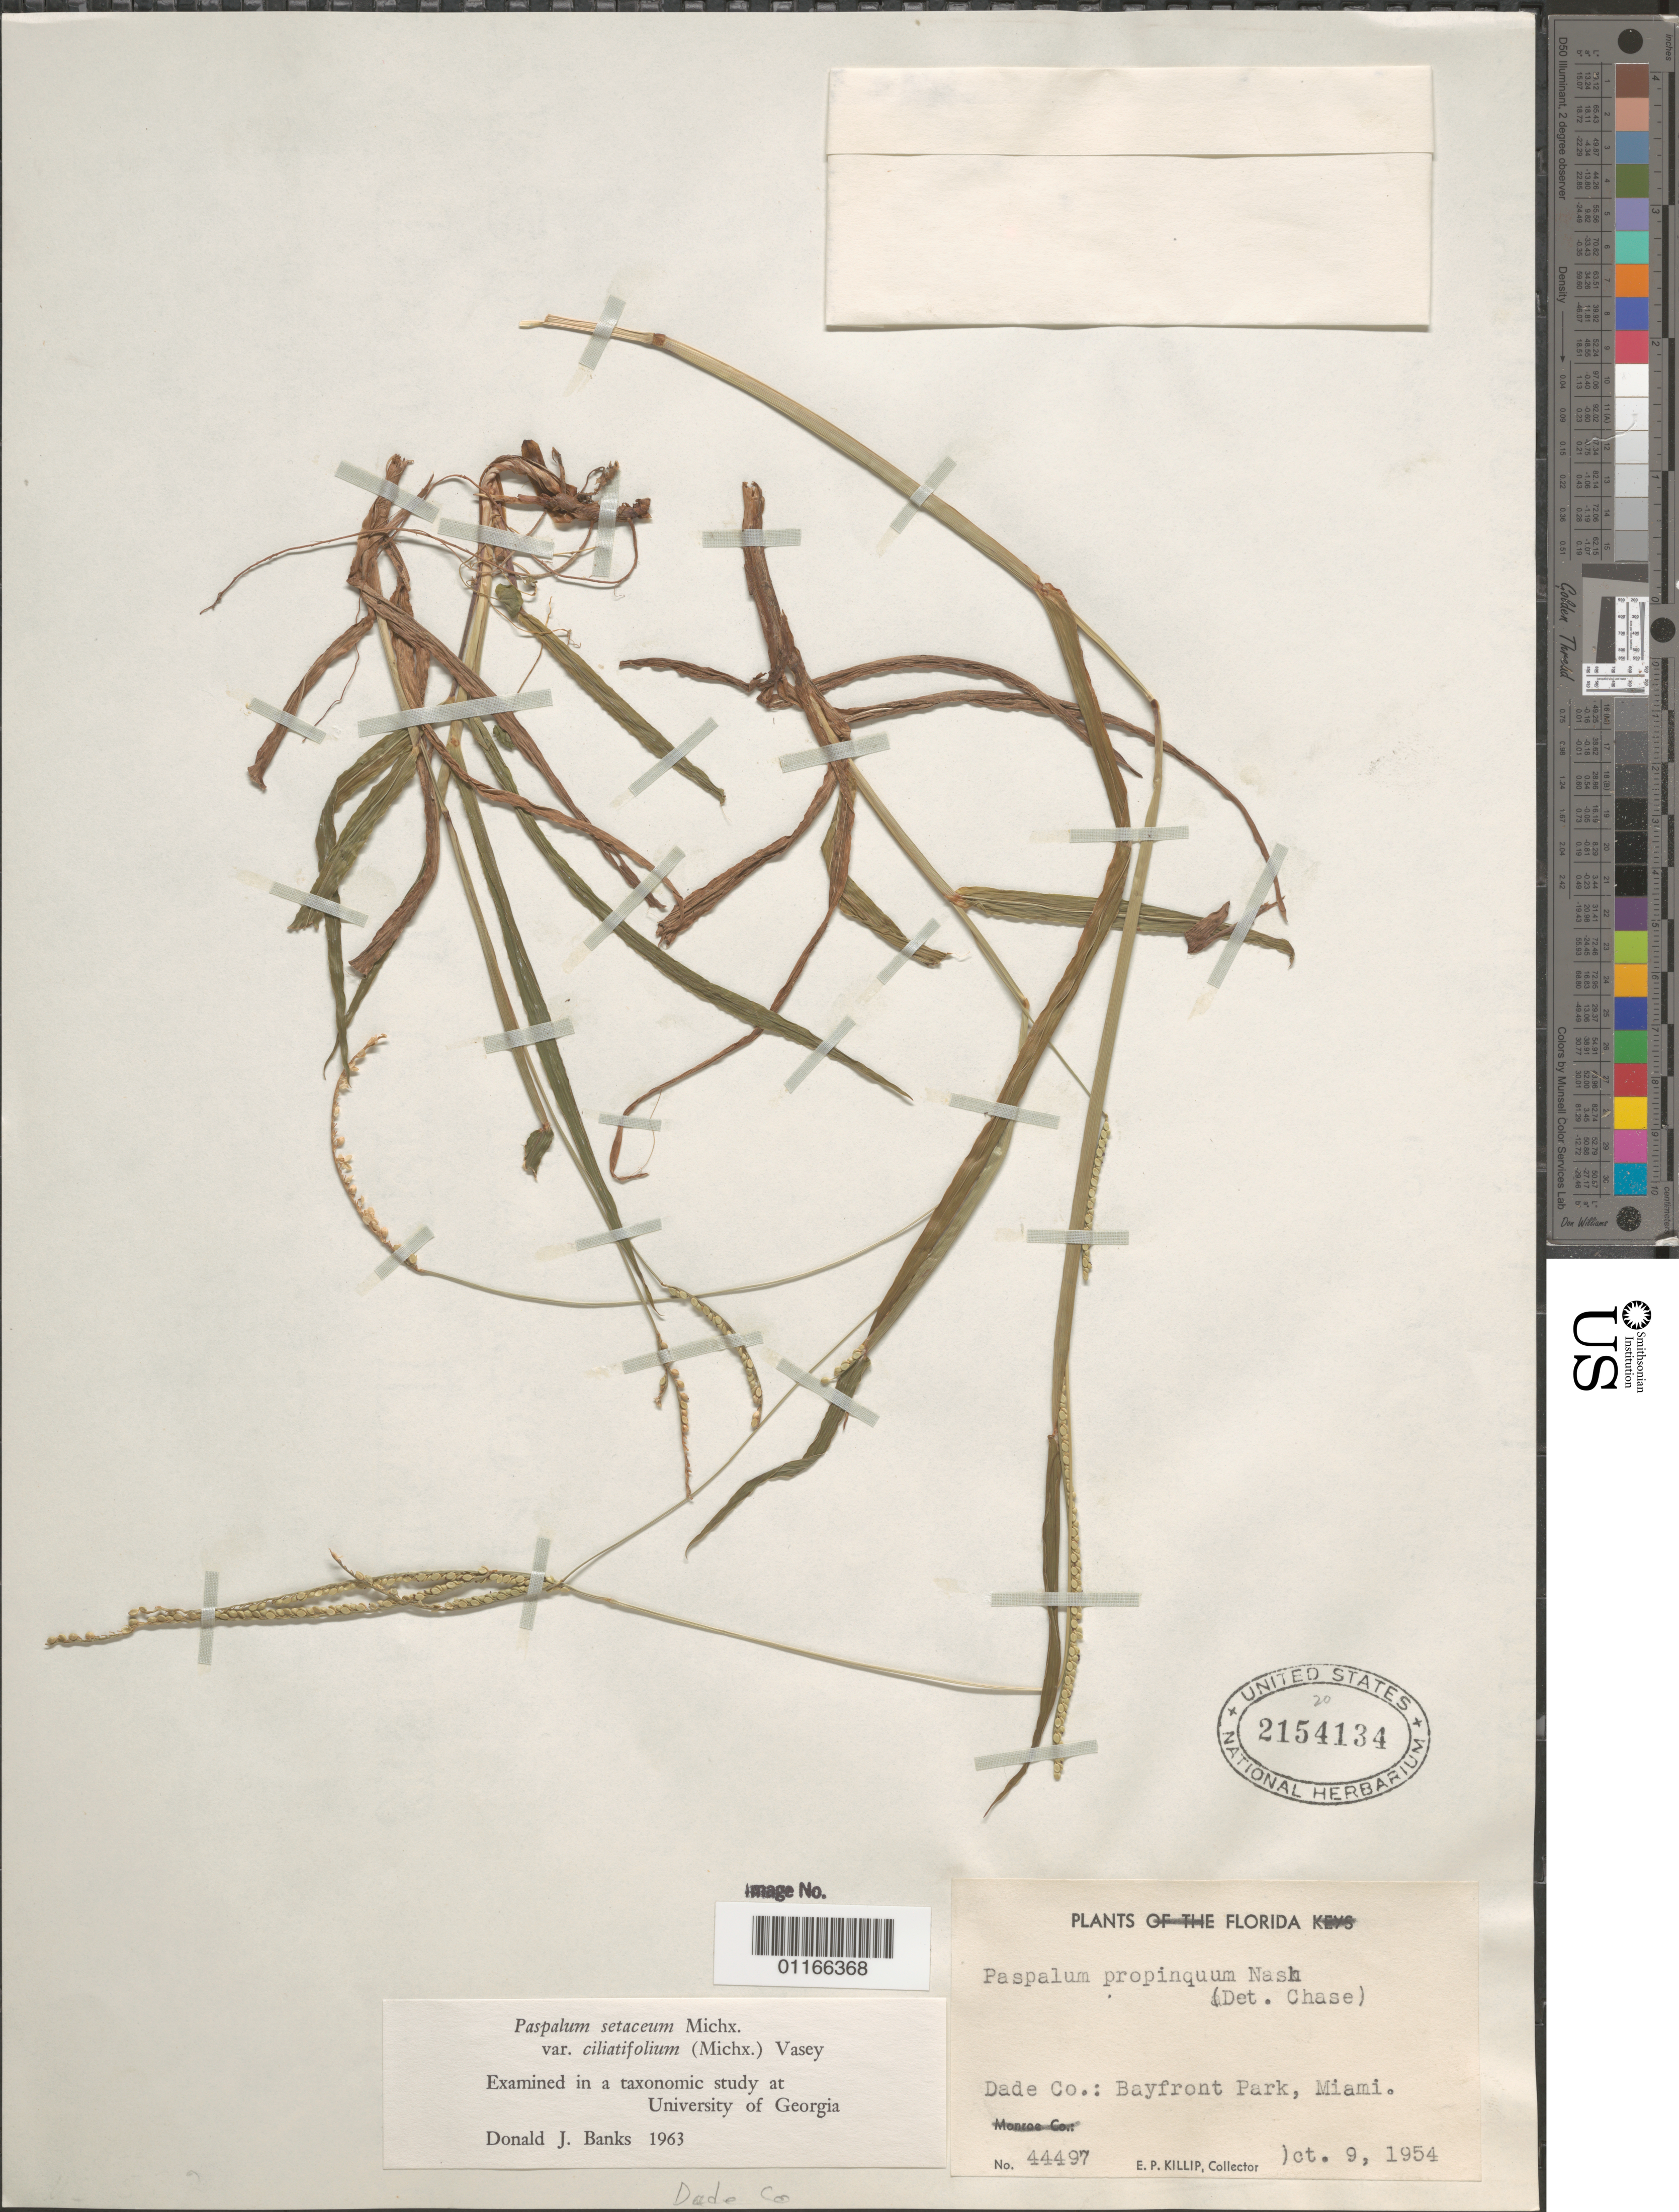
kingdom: Plantae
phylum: Tracheophyta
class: Liliopsida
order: Poales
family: Poaceae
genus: Paspalum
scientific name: Paspalum setaceum var. ciliatifolium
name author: (Michx.) Vasey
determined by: Banks, D. J.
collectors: E. P. Killip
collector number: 44497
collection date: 1954-10-09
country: United States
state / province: Florida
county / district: Dade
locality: Bayfront Park, Miami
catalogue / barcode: US 2154134